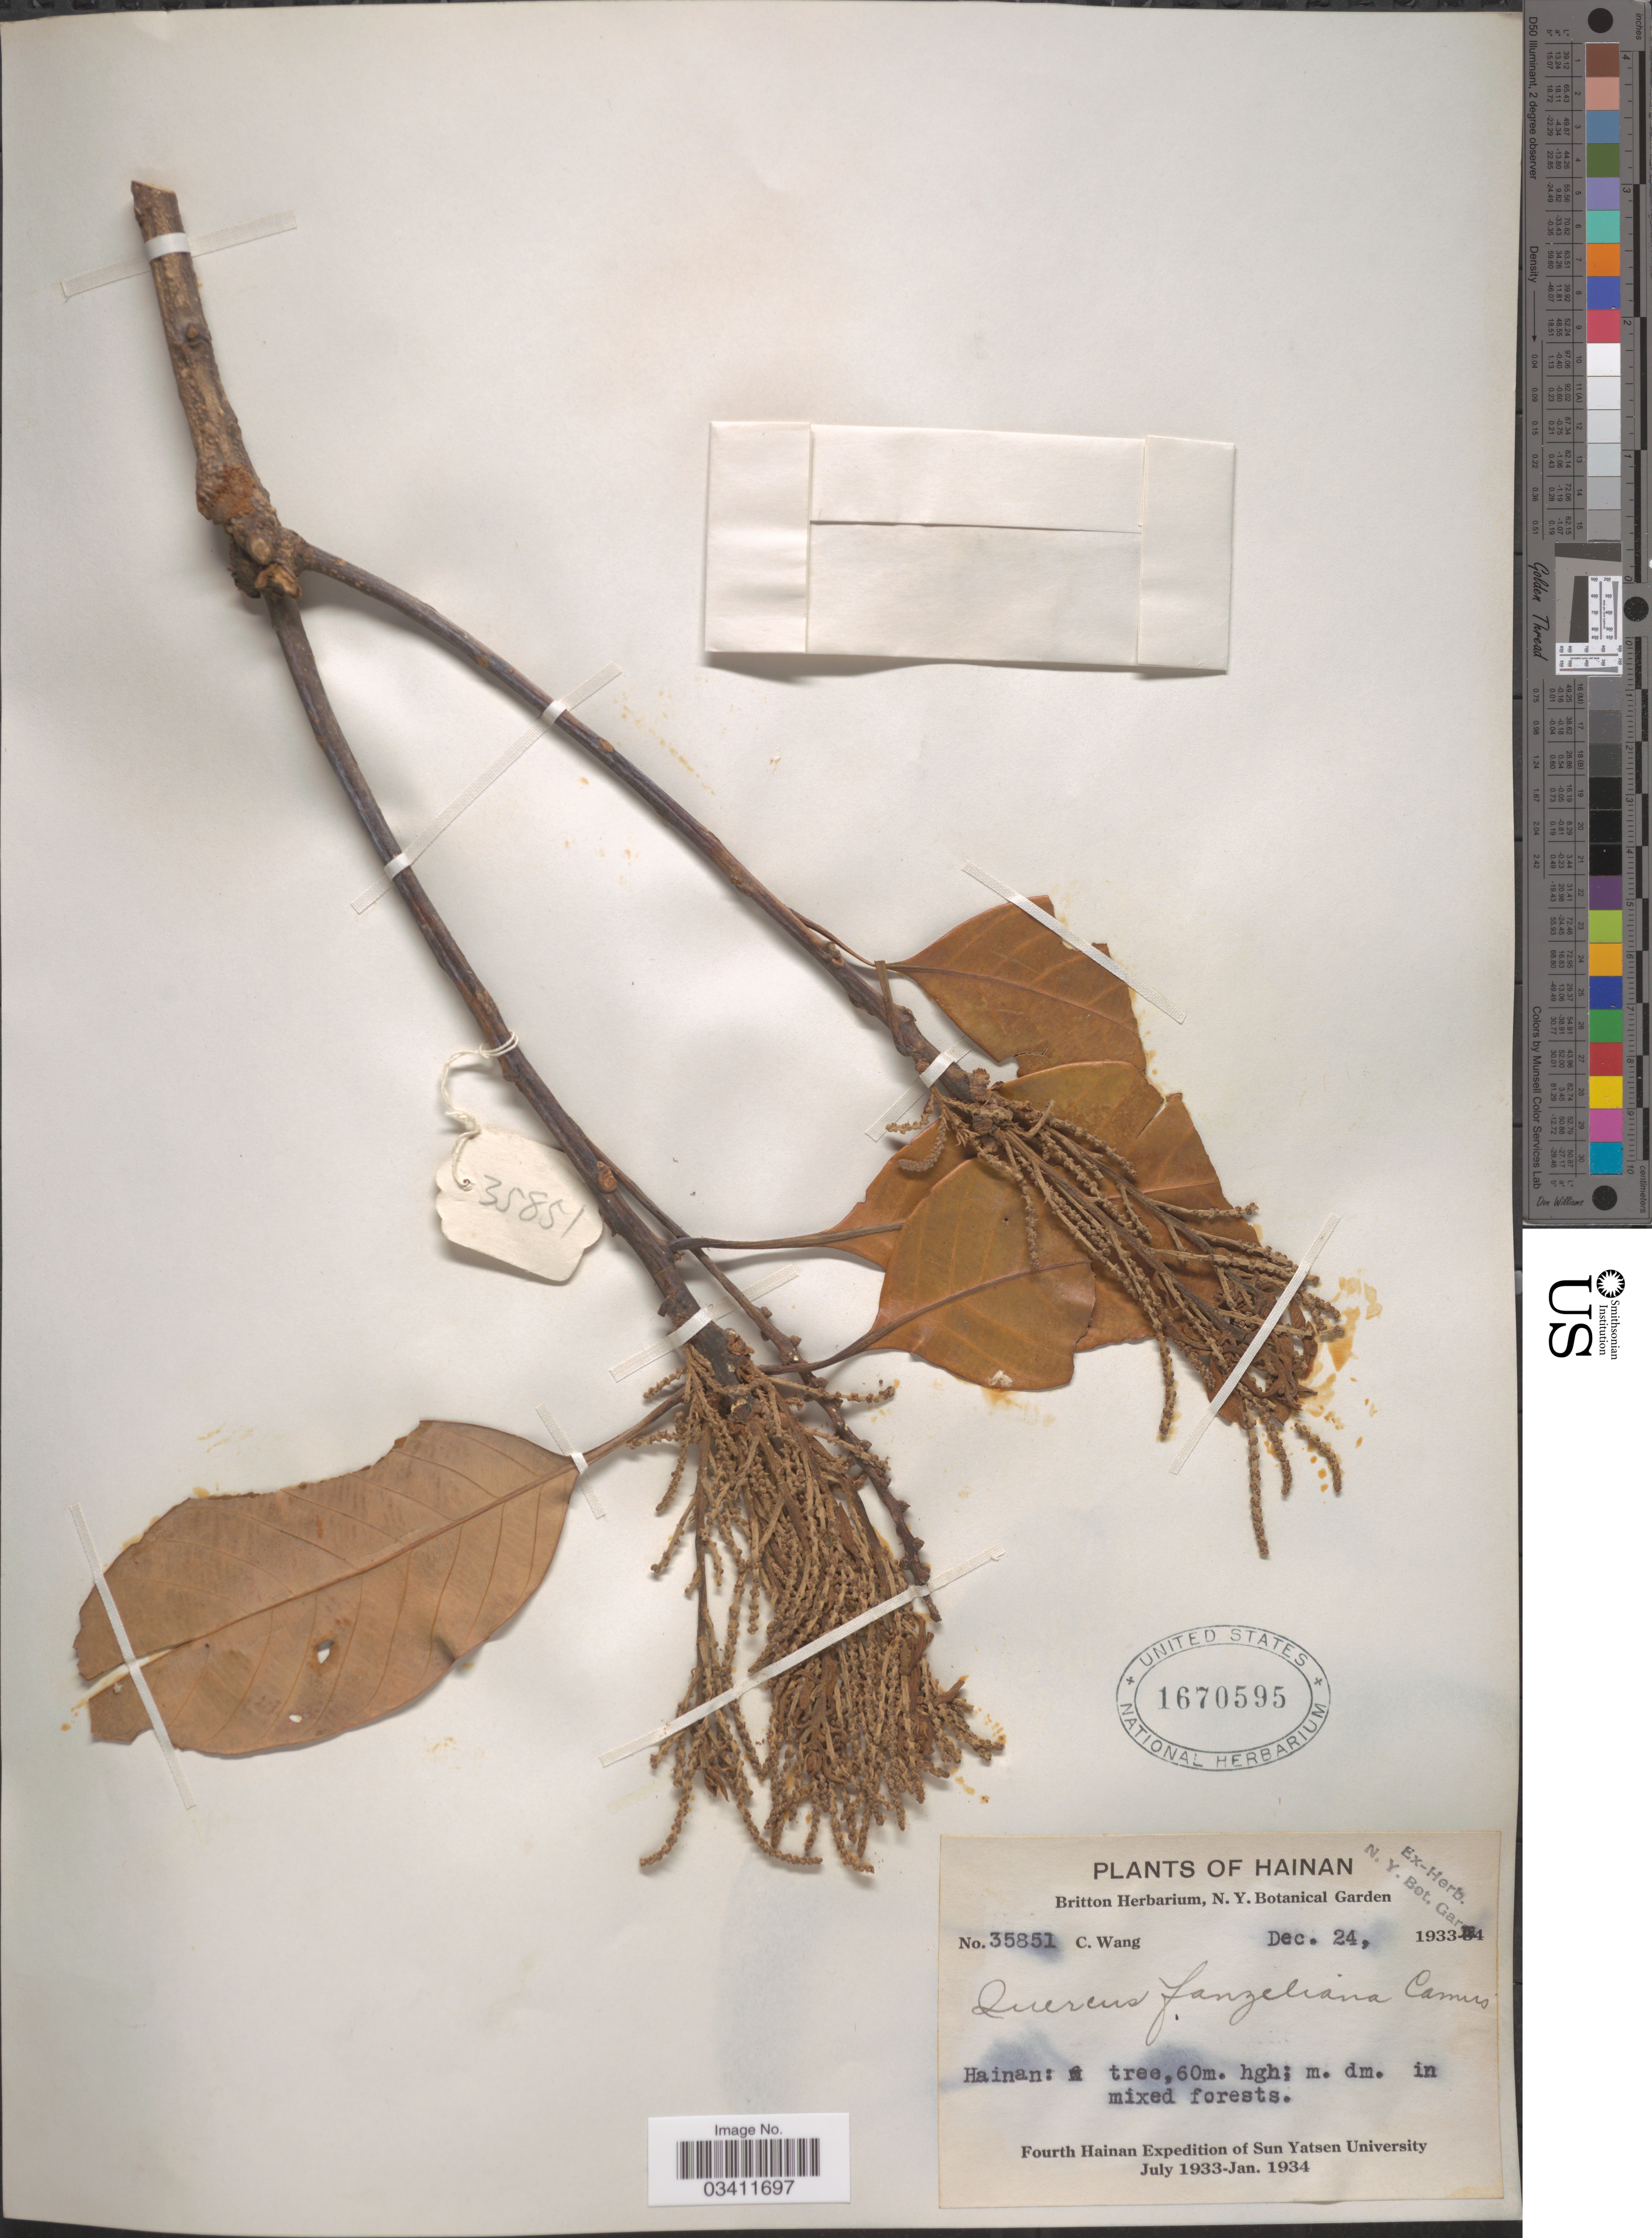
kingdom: Plantae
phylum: Tracheophyta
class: Magnoliopsida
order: Fagales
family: Fagaceae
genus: Quercus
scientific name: Quercus fenzeliana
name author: (A. Camus) Merr.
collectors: C. Wang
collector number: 35851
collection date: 1933-12-24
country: China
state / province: Hainan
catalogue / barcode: US 1670595